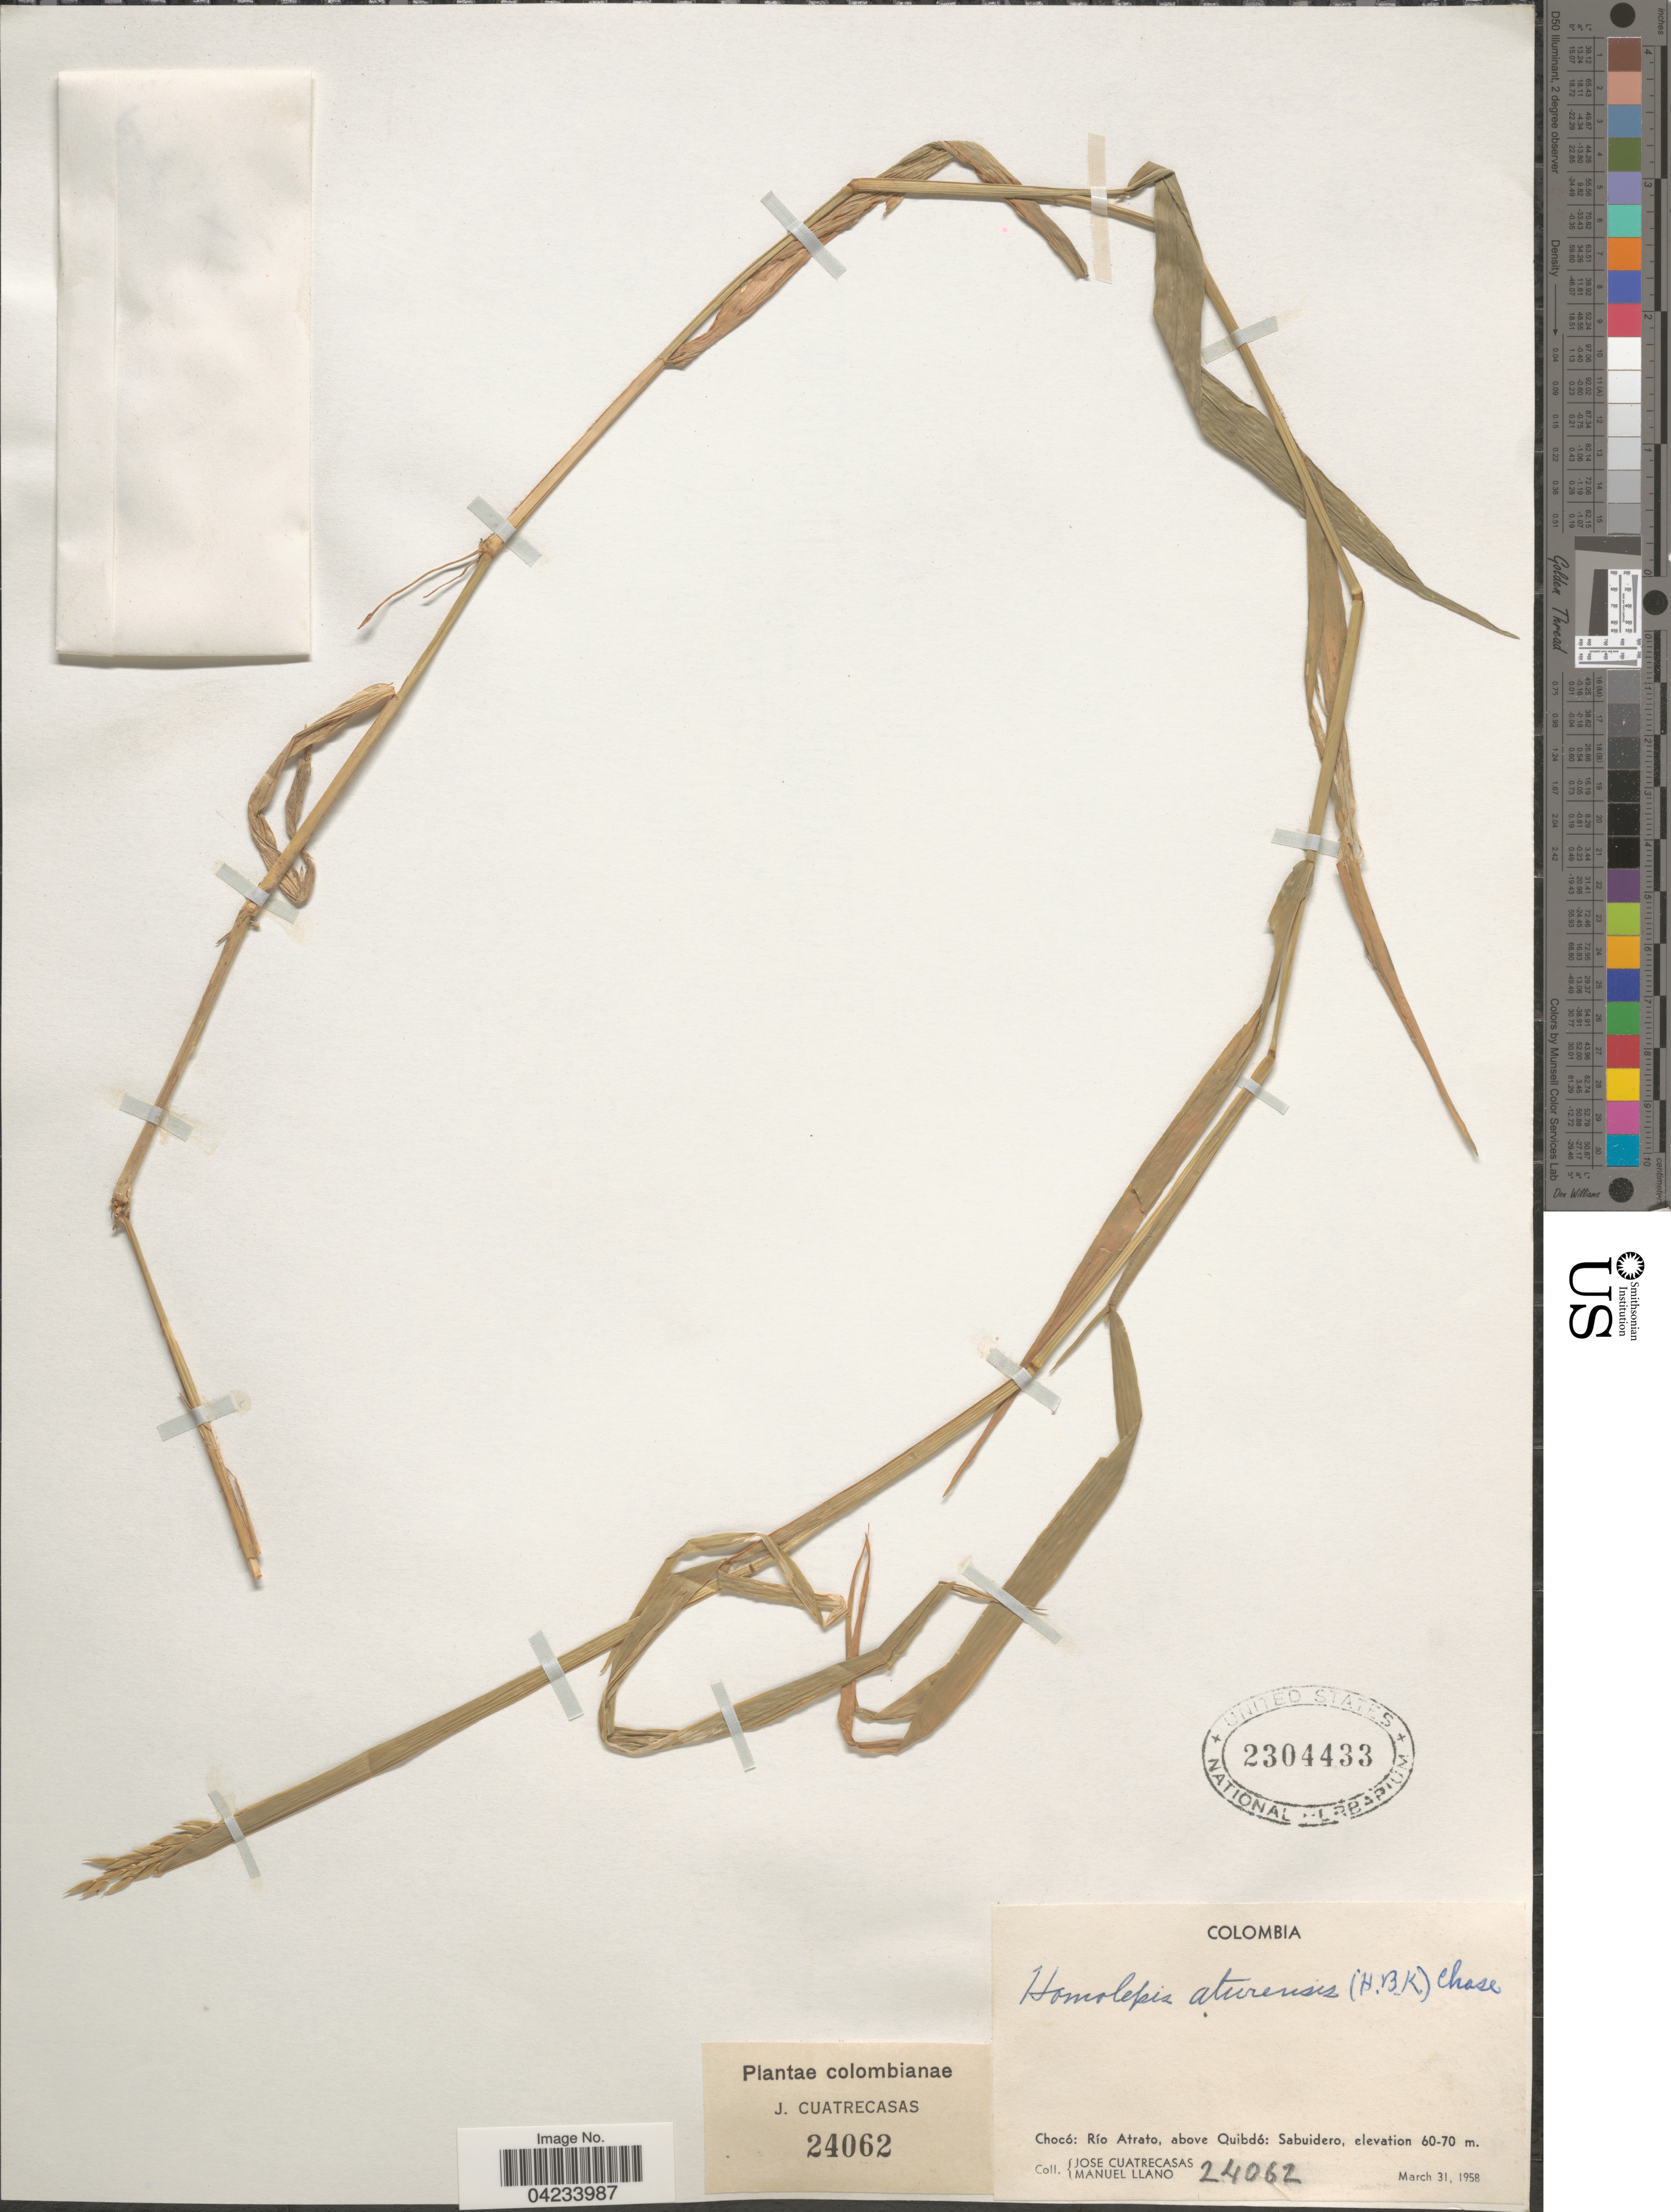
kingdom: Plantae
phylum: Tracheophyta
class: Liliopsida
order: Poales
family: Poaceae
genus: Homolepis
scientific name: Homolepis aturensis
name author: (Kunth) Chase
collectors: J. Cuatrecasas & M. Llano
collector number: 24062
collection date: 1958-03-31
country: Colombia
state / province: Chocó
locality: Río Atrato, above Quibdó: Sabuidero.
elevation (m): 60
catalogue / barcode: US 2304433